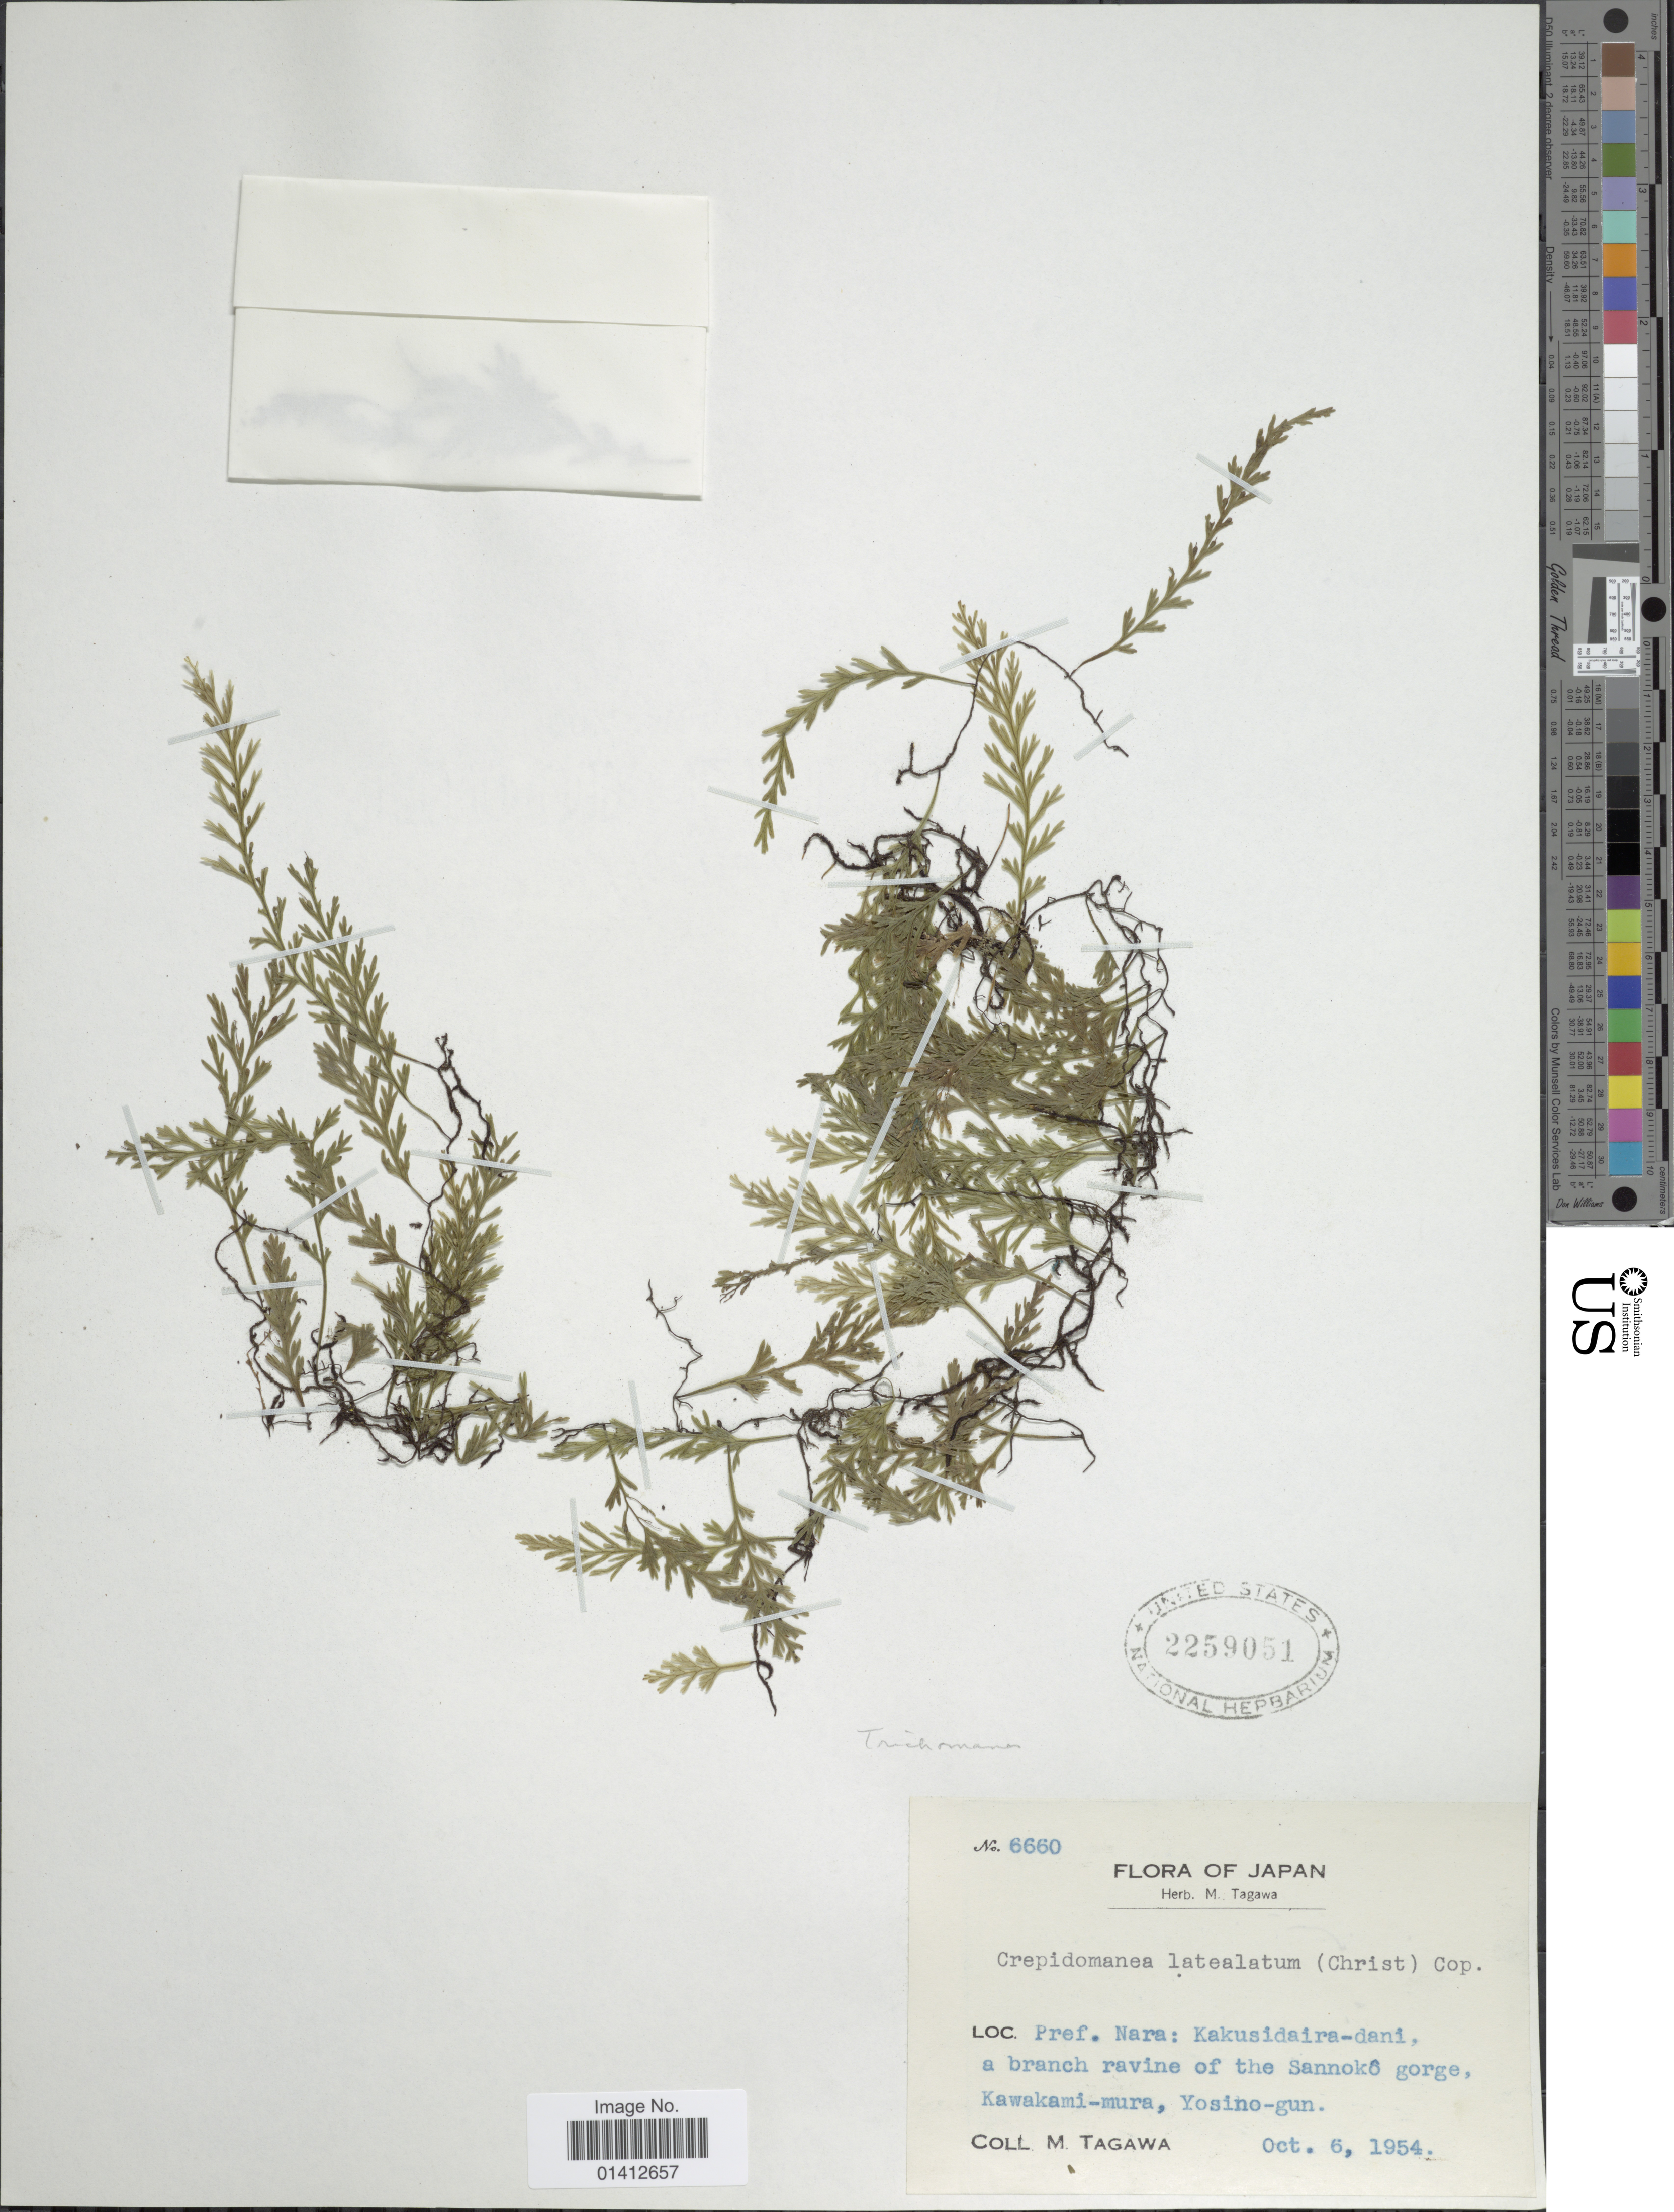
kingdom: Plantae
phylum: Tracheophyta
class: Polypodiopsida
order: Hymenophyllales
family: Hymenophyllaceae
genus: Crepidomanes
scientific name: Crepidomanes latealatum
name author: (Bosch) Copel.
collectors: M. Tagawa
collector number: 6660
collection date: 1954-10-06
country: Japan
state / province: Nara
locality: Pref Nara: Kakusidaira-dani, a branch ravine of the Sannokô gorge, Kawakami-mura, Yoshino-gun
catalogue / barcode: US 2259051